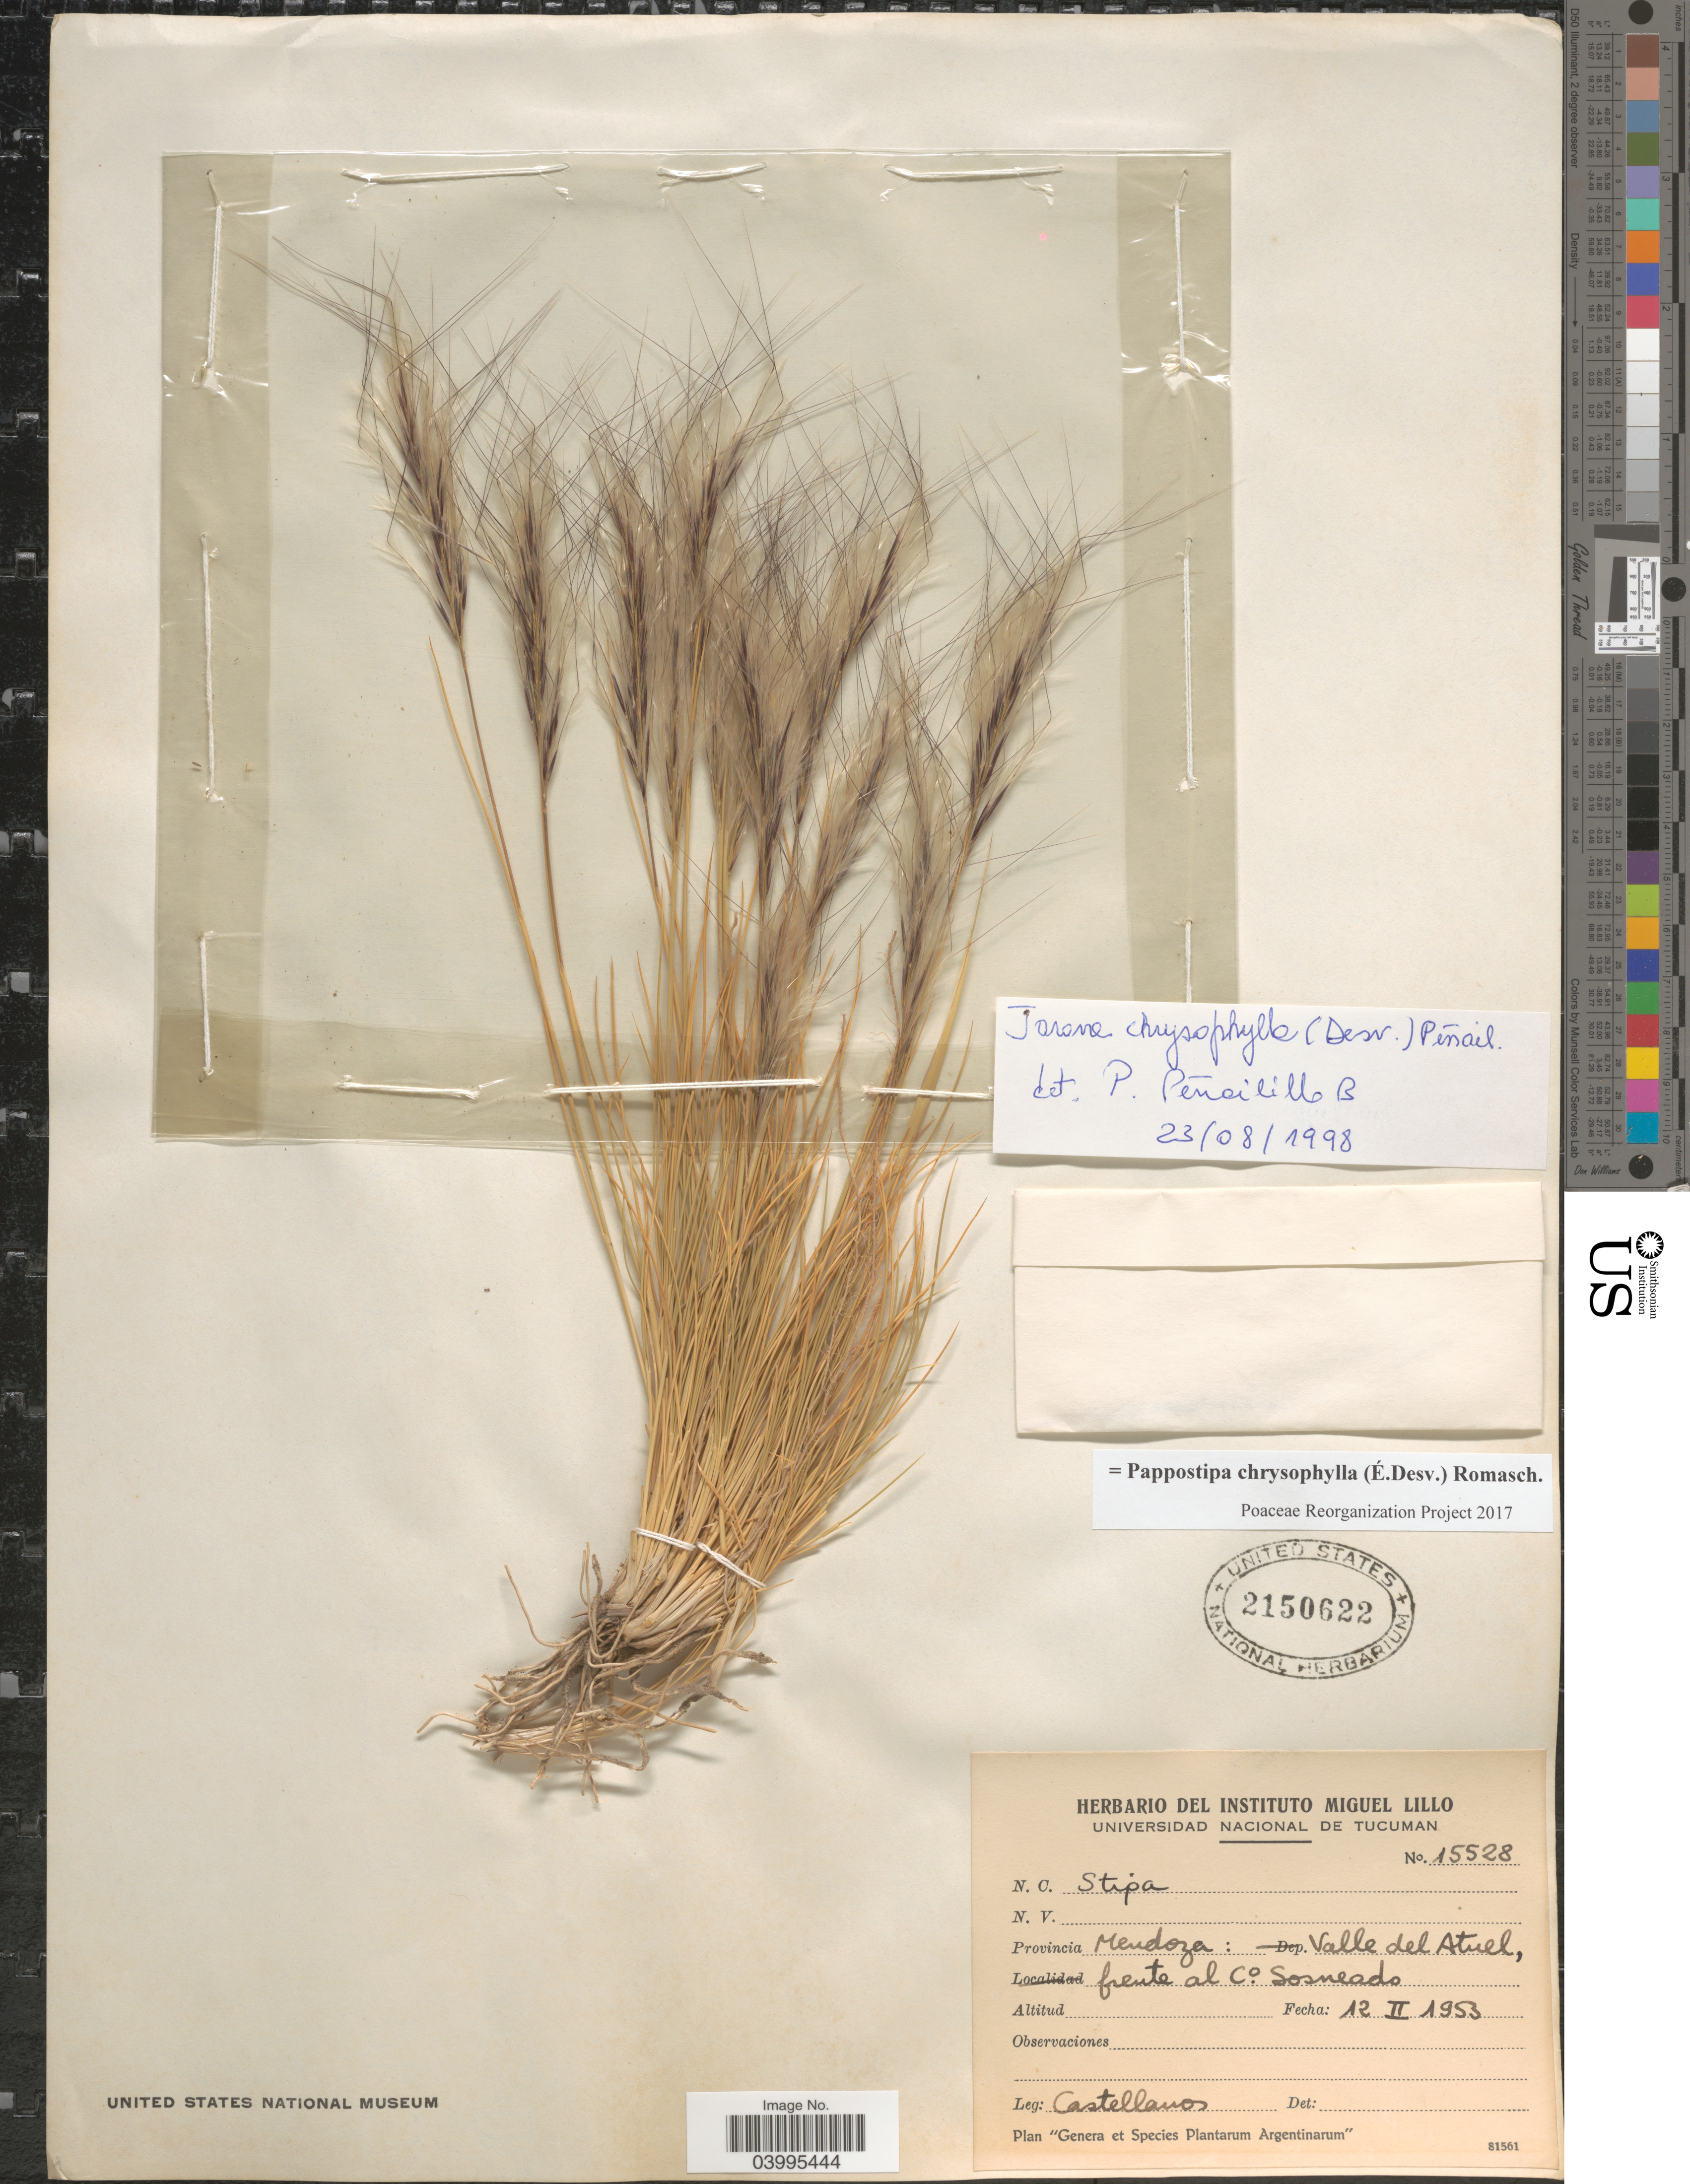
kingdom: Plantae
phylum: Tracheophyta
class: Liliopsida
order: Poales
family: Poaceae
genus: Pappostipa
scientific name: Pappostipa chrysophylla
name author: (É. Desv.) Romasch.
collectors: -- Castellanos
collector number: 15528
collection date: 1953-02-12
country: Argentina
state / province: Mendoza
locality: Valle del Atuel frente al Co. Sosneado.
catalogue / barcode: US 2150622